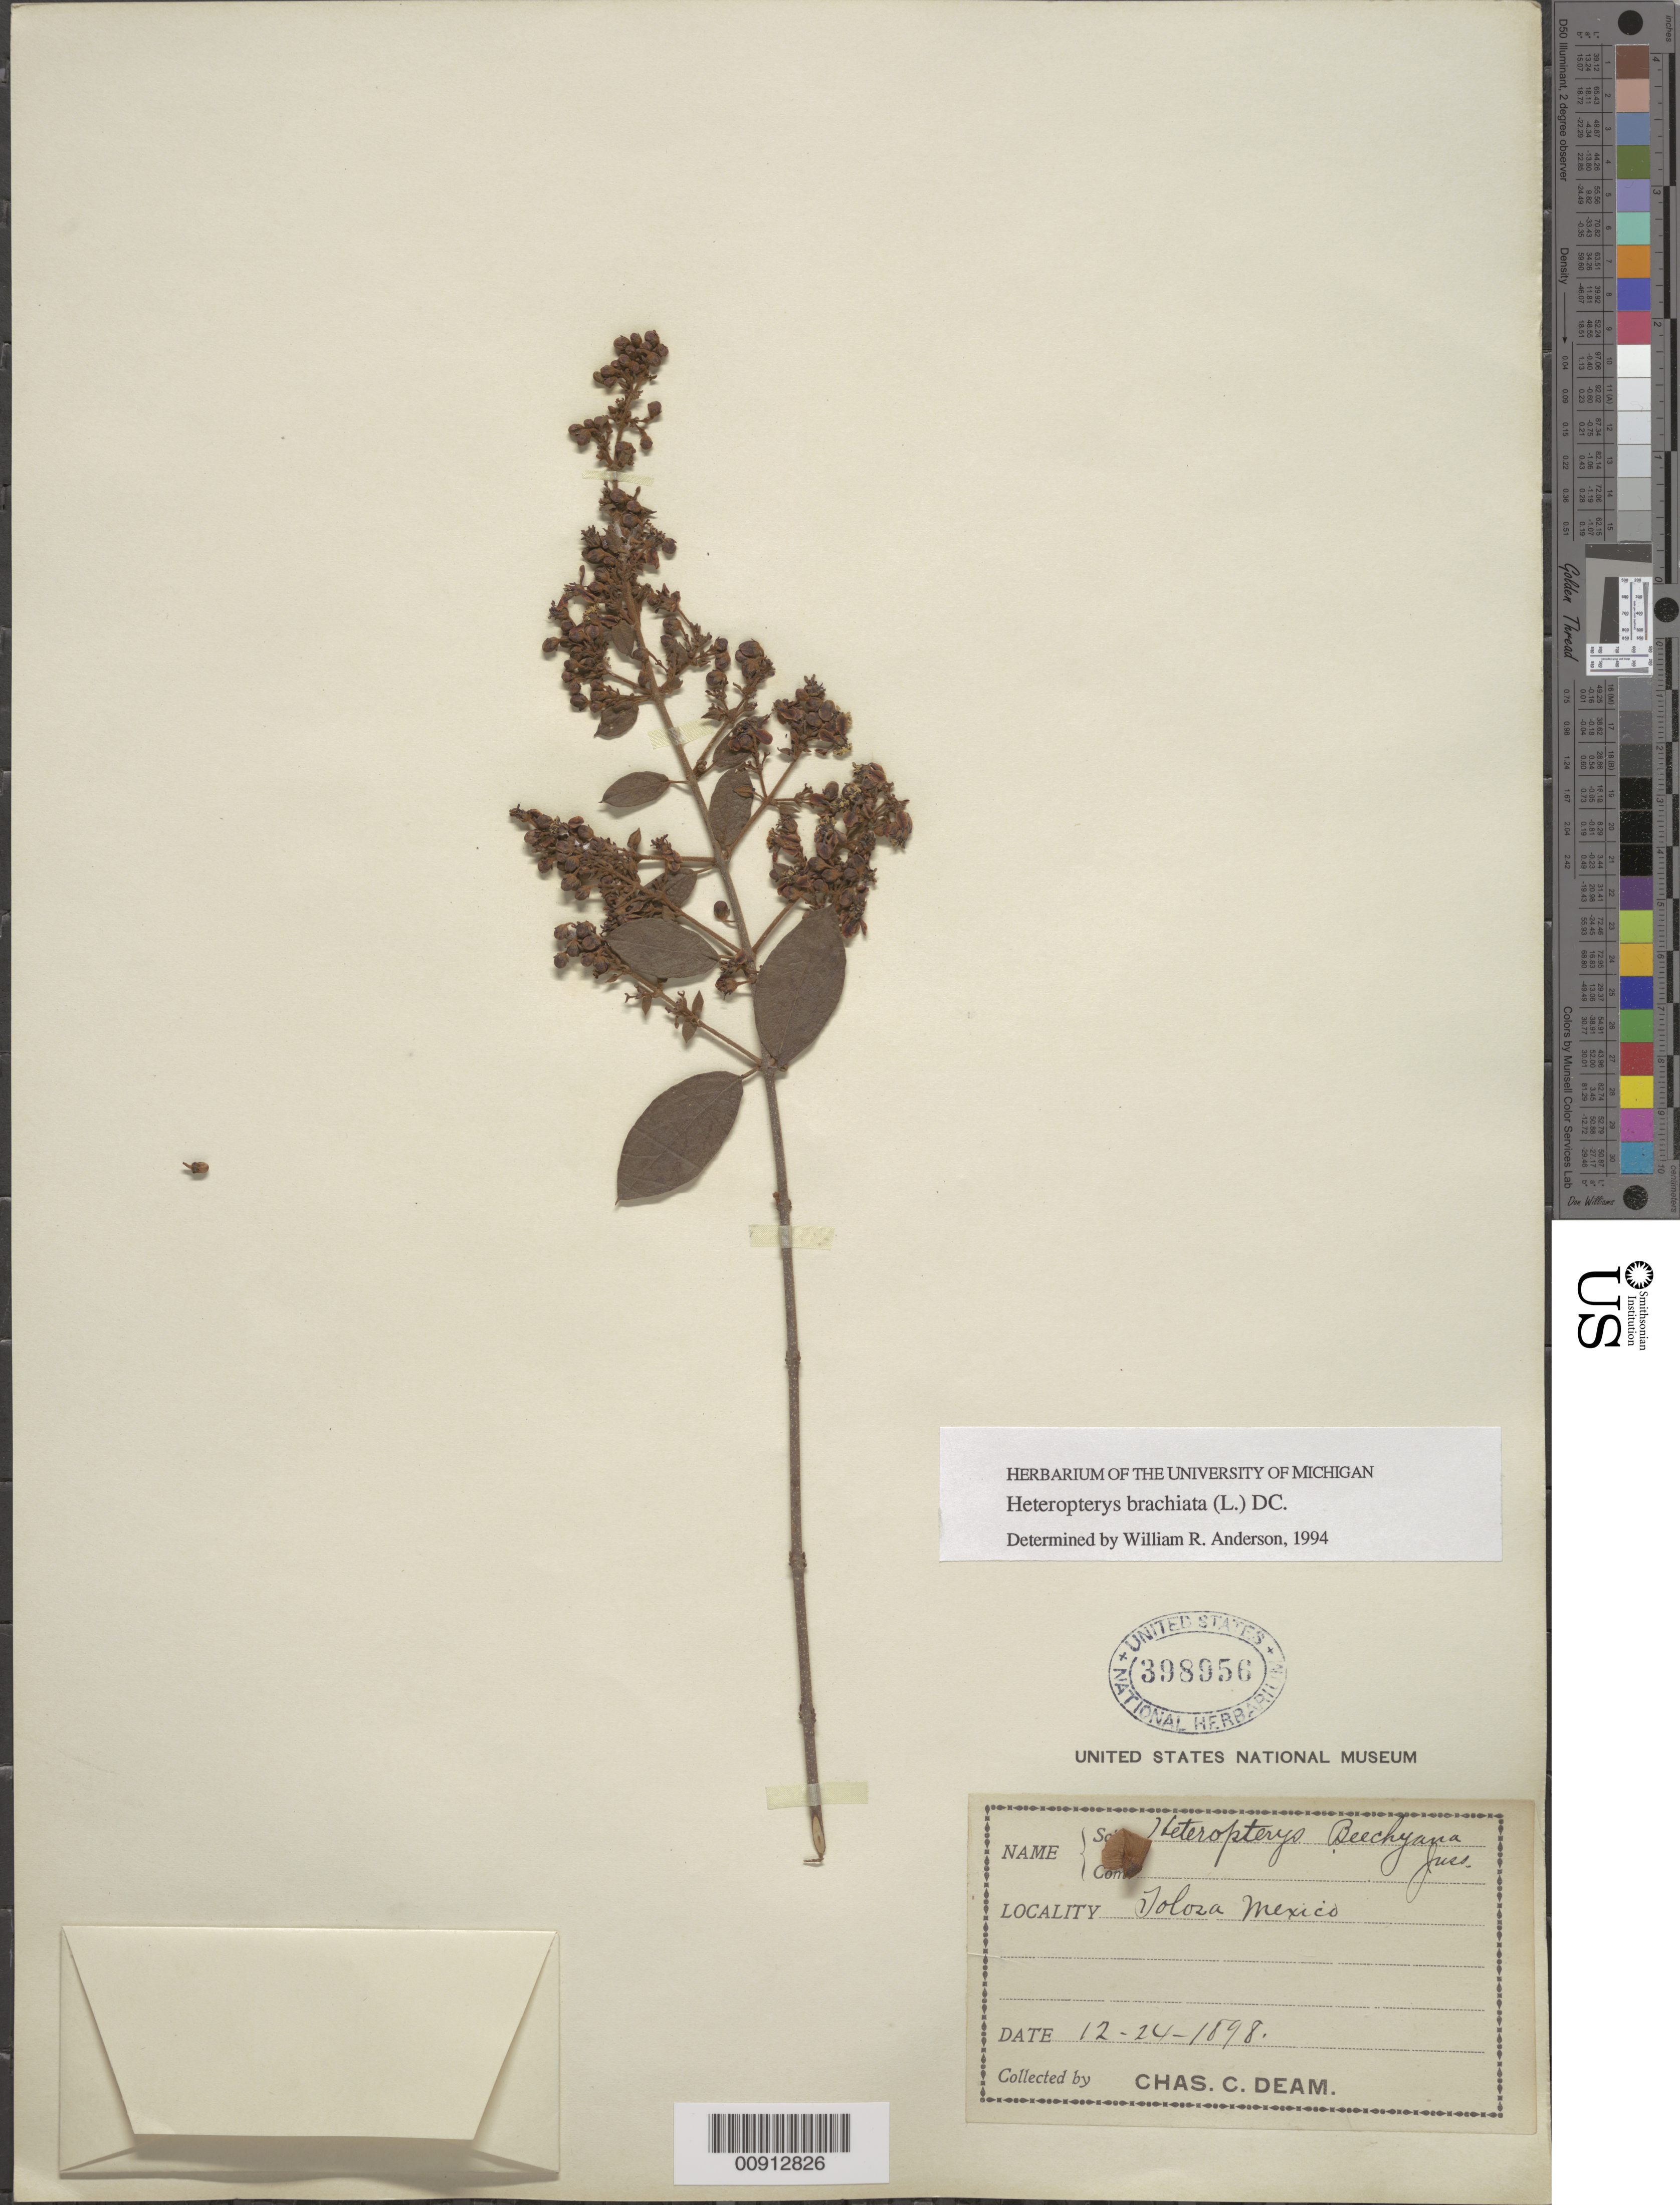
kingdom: Plantae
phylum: Tracheophyta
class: Magnoliopsida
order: Malpighiales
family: Malpighiaceae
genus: Heteropterys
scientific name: Heteropterys brachiata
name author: (L.) DC.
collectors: C. C. Deam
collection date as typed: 24 Dec 1898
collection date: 1898-12-24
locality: Tolosa, Mexico.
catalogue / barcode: US 398956